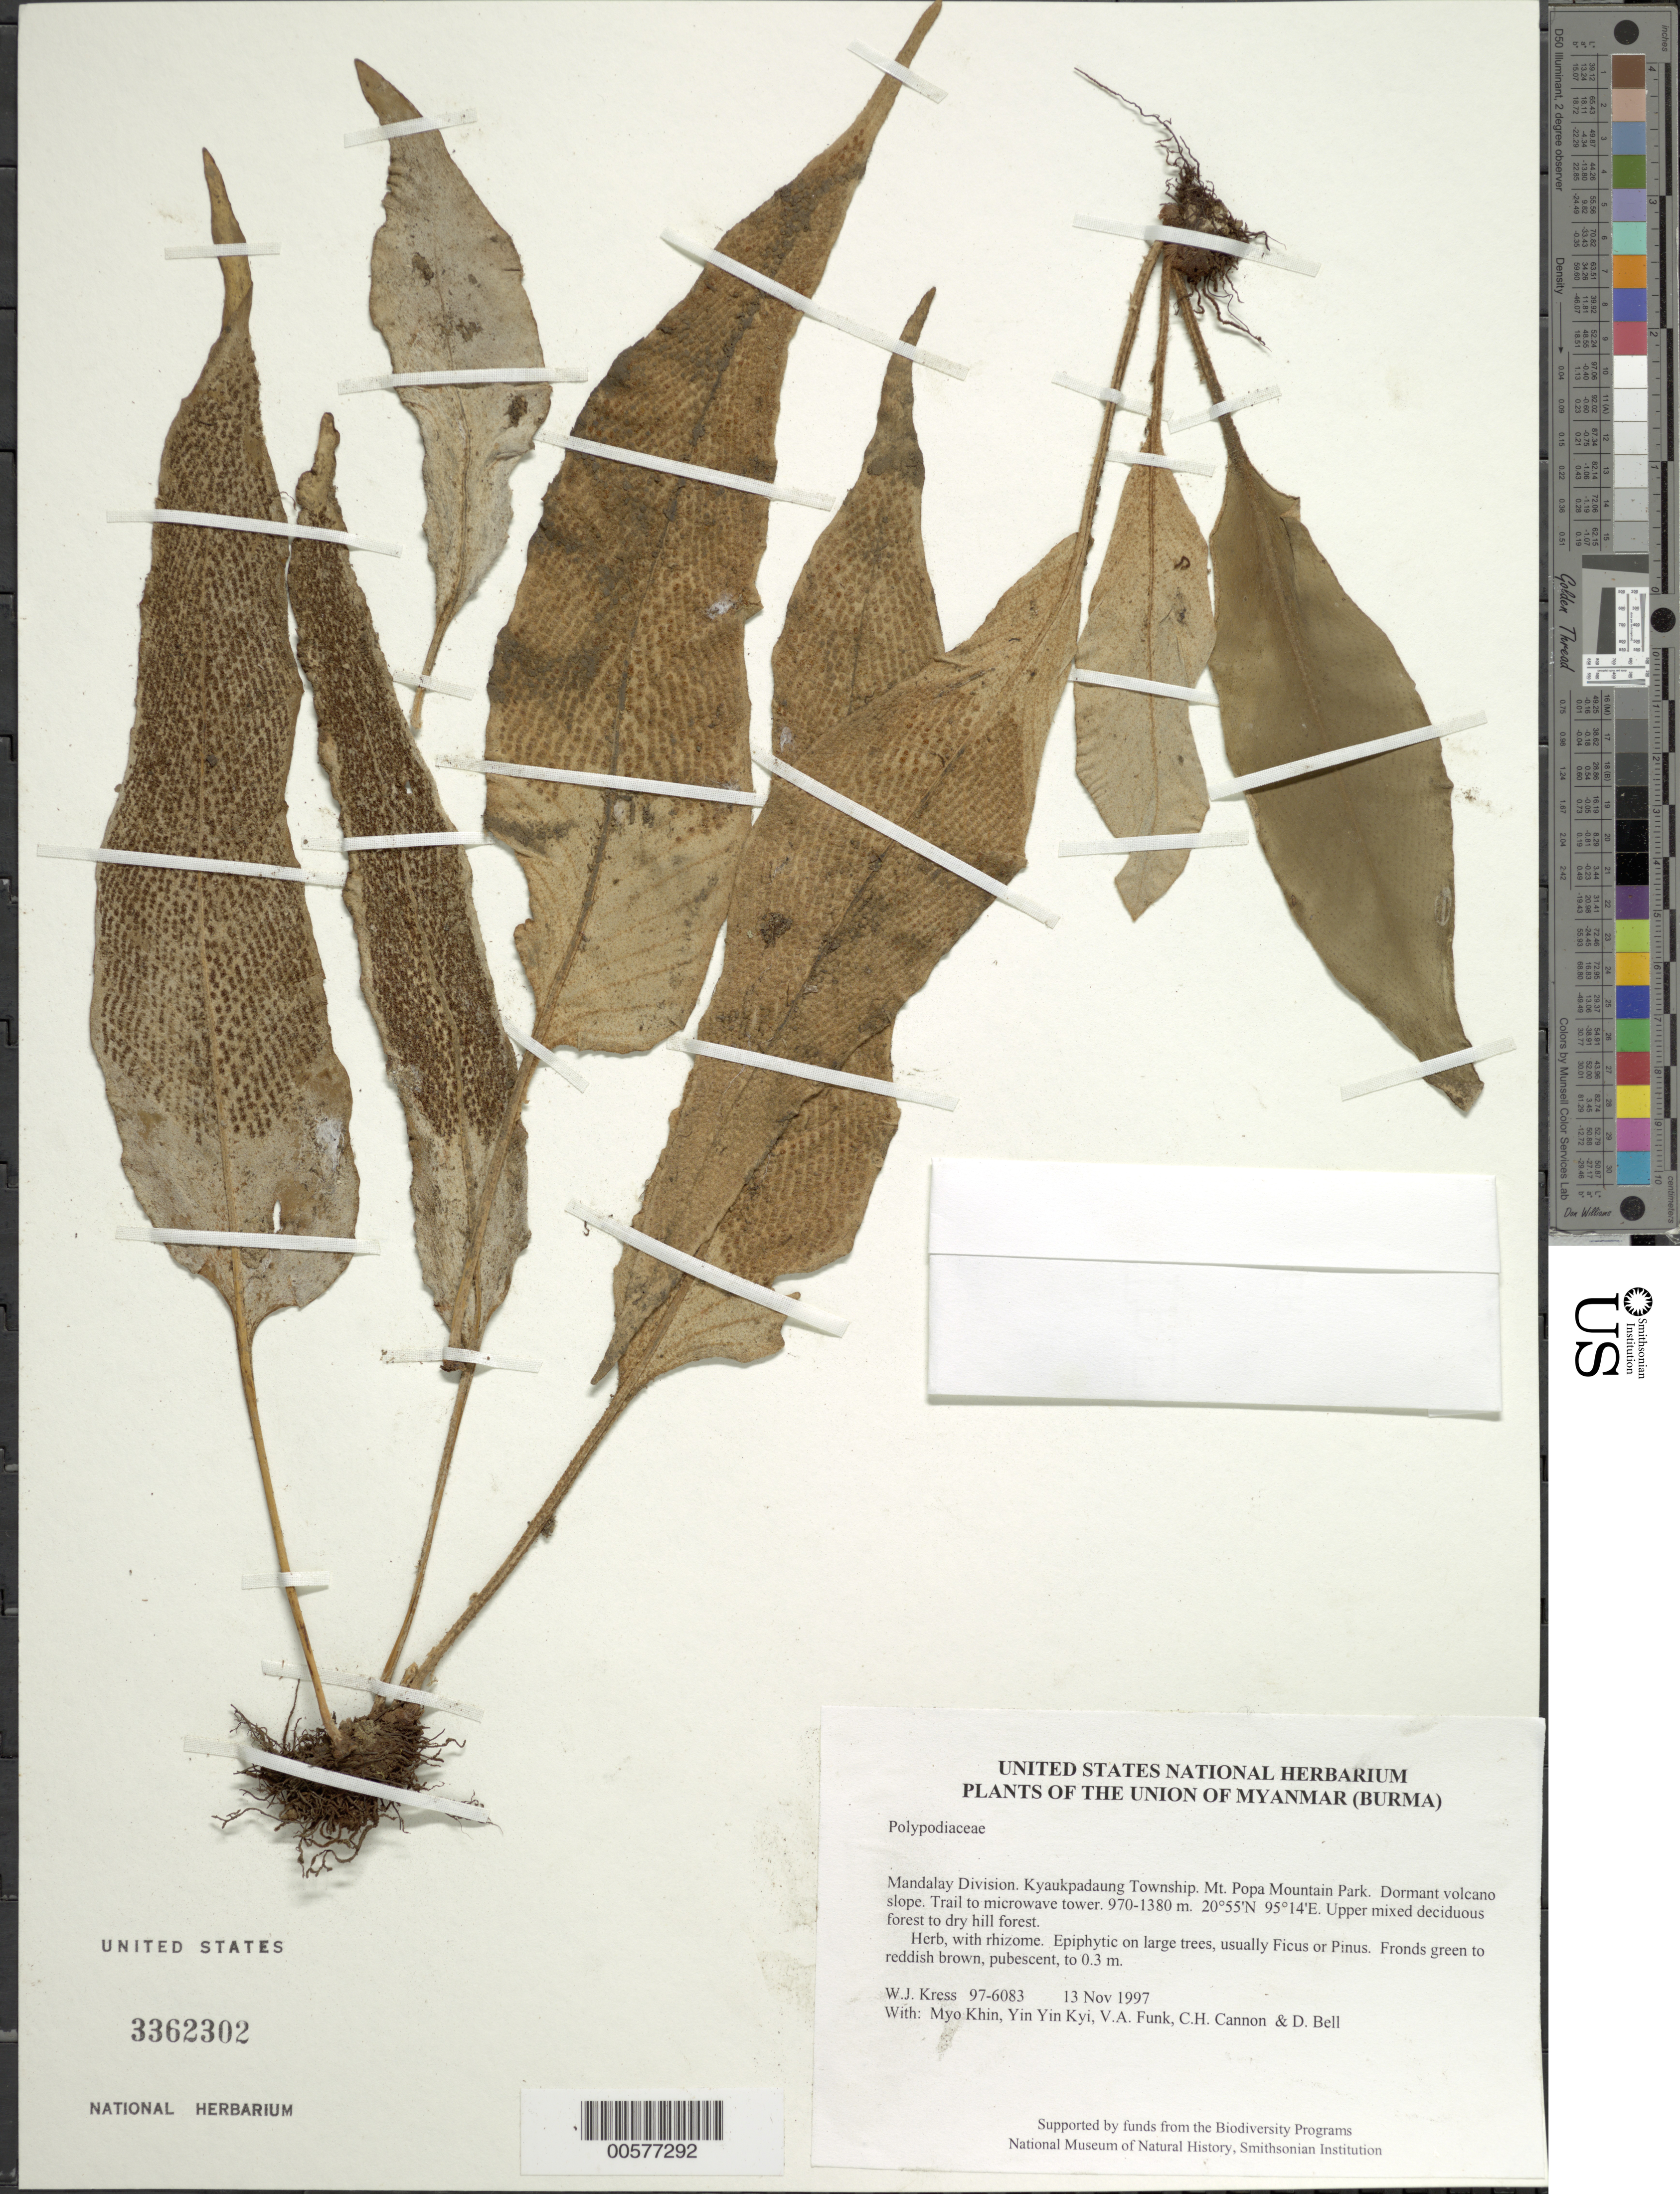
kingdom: Plantae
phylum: Tracheophyta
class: Polypodiopsida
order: Polypodiales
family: Polypodiaceae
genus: Leptochilus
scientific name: Leptochilus sp.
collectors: W. J. Kress, Myo Khin, Yin Yin Kyi, V. Funk, C. H. Cannon & D. A. Bell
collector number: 97-6083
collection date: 1997-11-13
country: Myanmar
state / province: Mandalay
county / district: Kyaukpadaung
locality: Mt. Popa Mountain Park. Dormant volcano slope. Trail to microwave tower.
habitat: Upper mixed deciduous forest to dry hill forest.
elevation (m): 970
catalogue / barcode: US 3362302